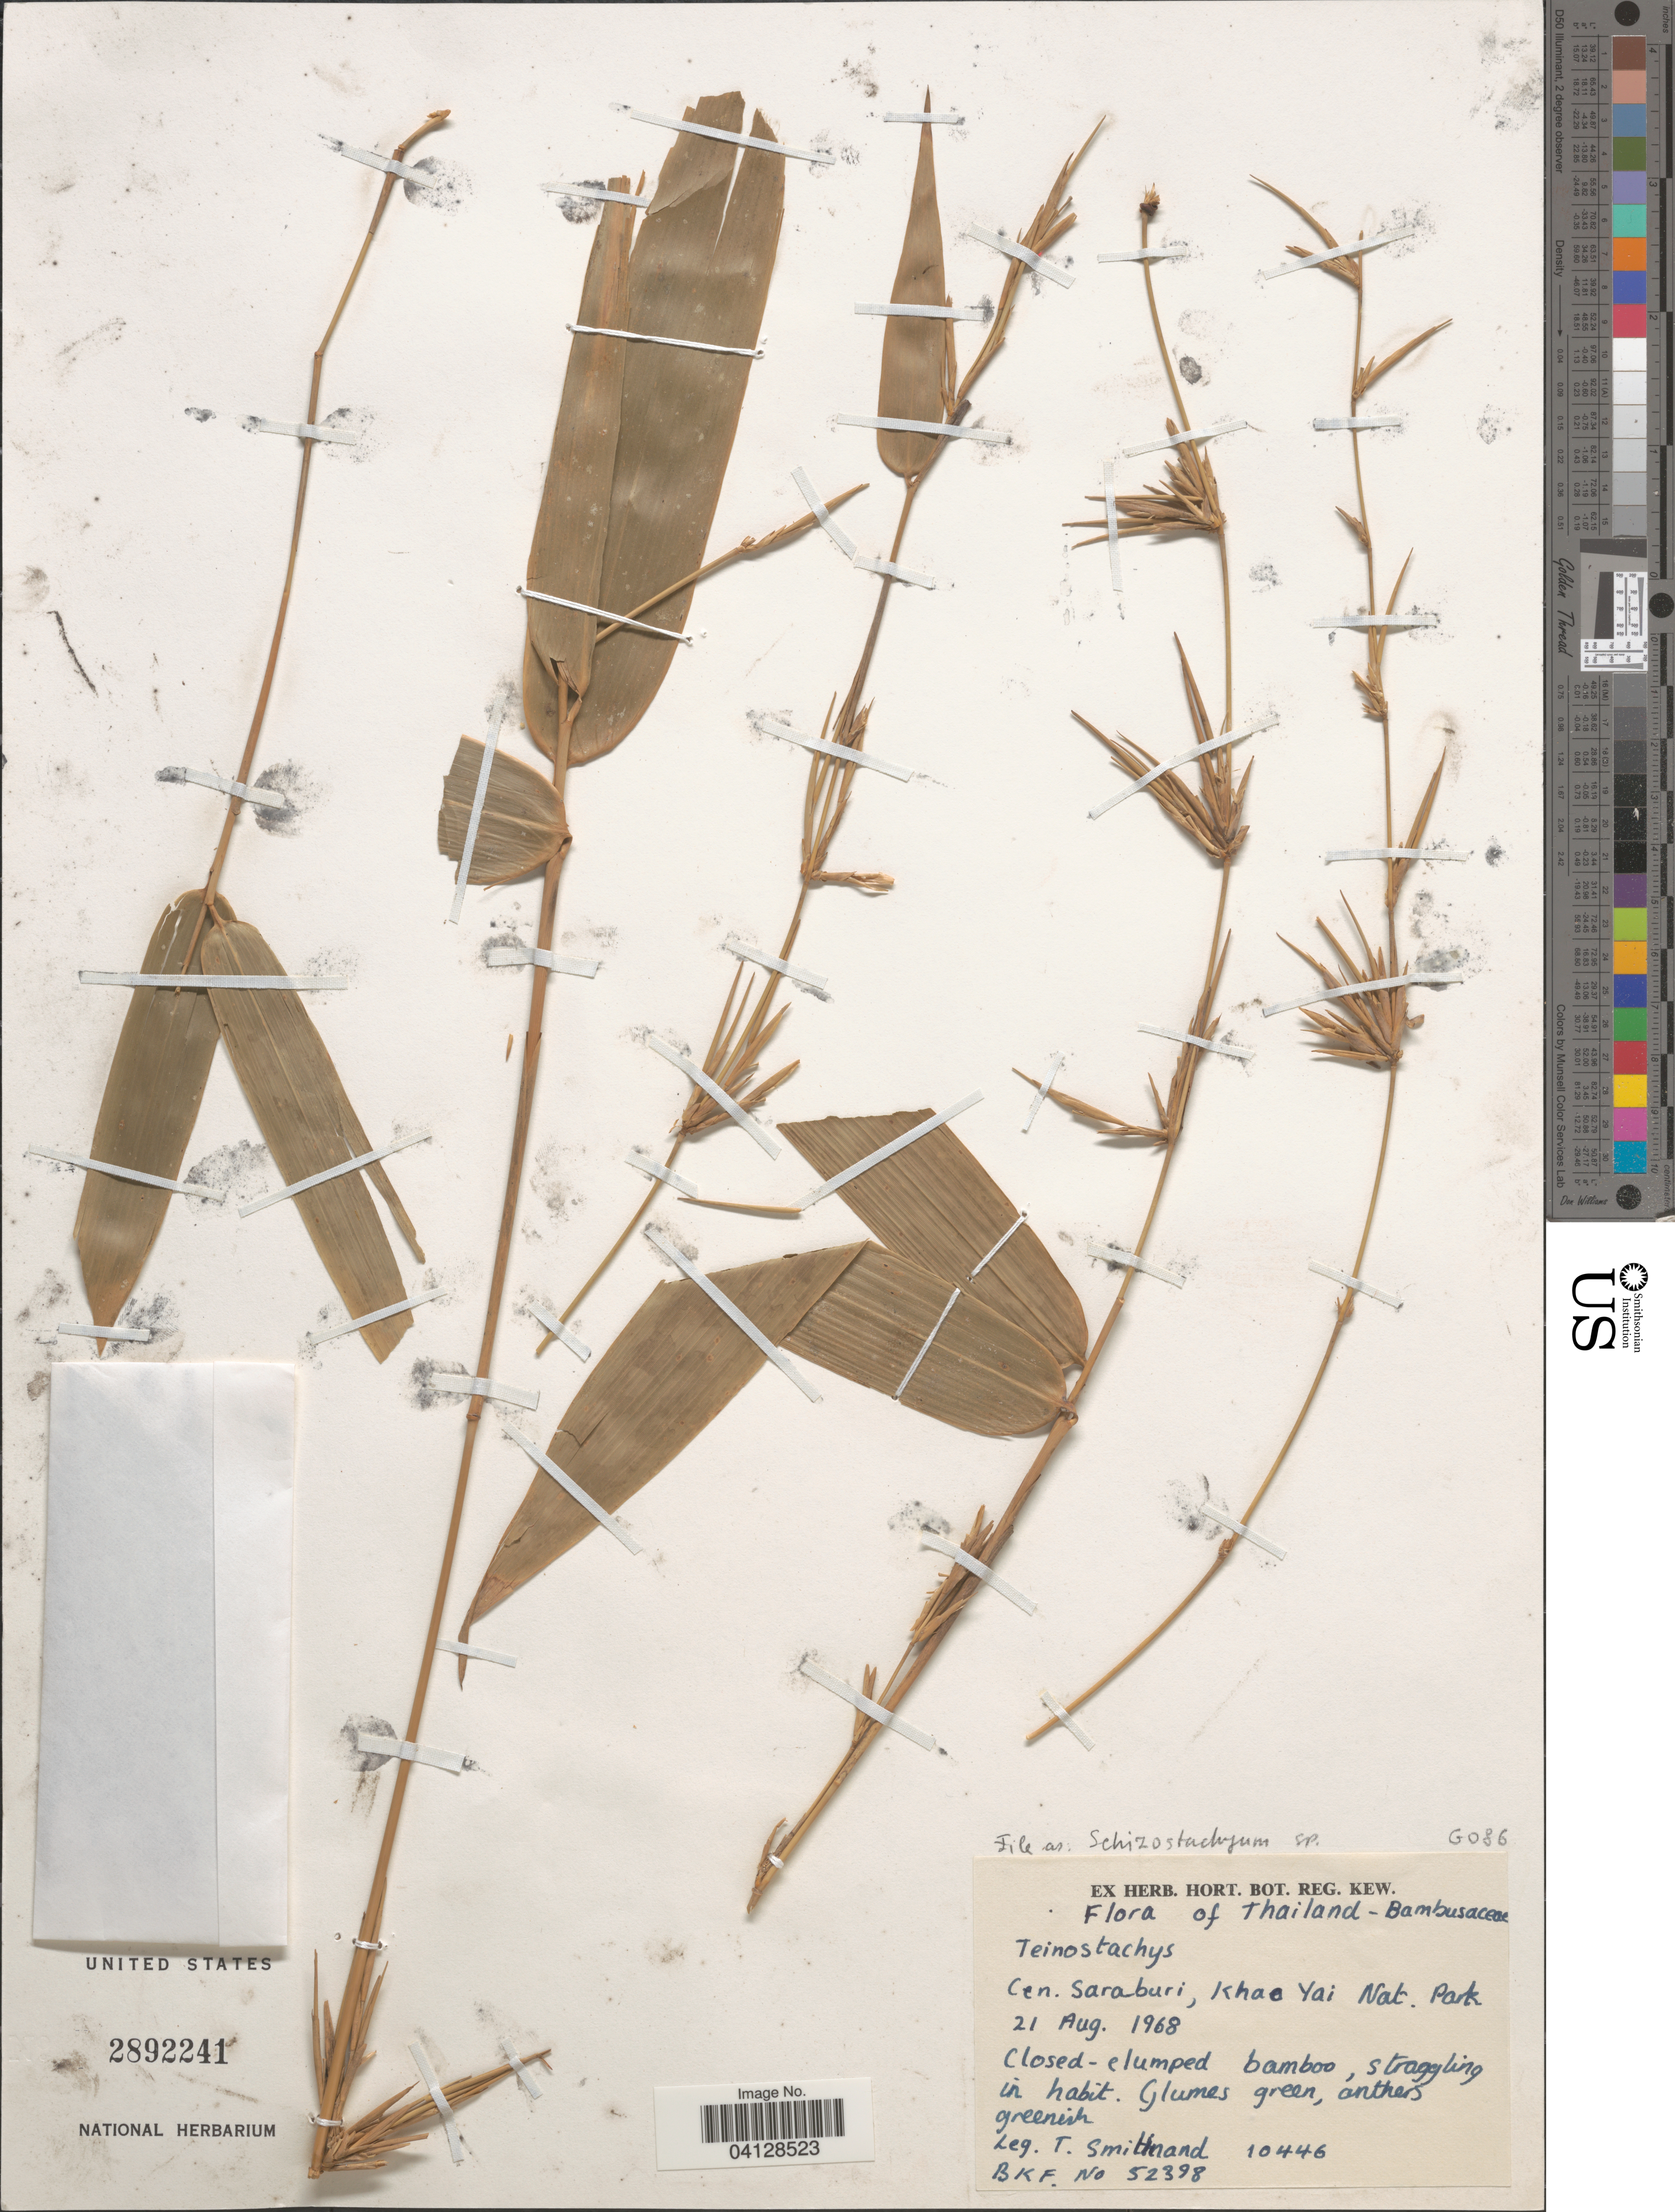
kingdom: Plantae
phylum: Tracheophyta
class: Liliopsida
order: Poales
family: Poaceae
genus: Schizostachyum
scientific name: Schizostachyum sp.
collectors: T. Smitinand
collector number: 10446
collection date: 1968-08-21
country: Thailand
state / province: Saraburi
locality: Cen. Saraburi, Khao Yai Nat. Park.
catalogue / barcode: US 2892241